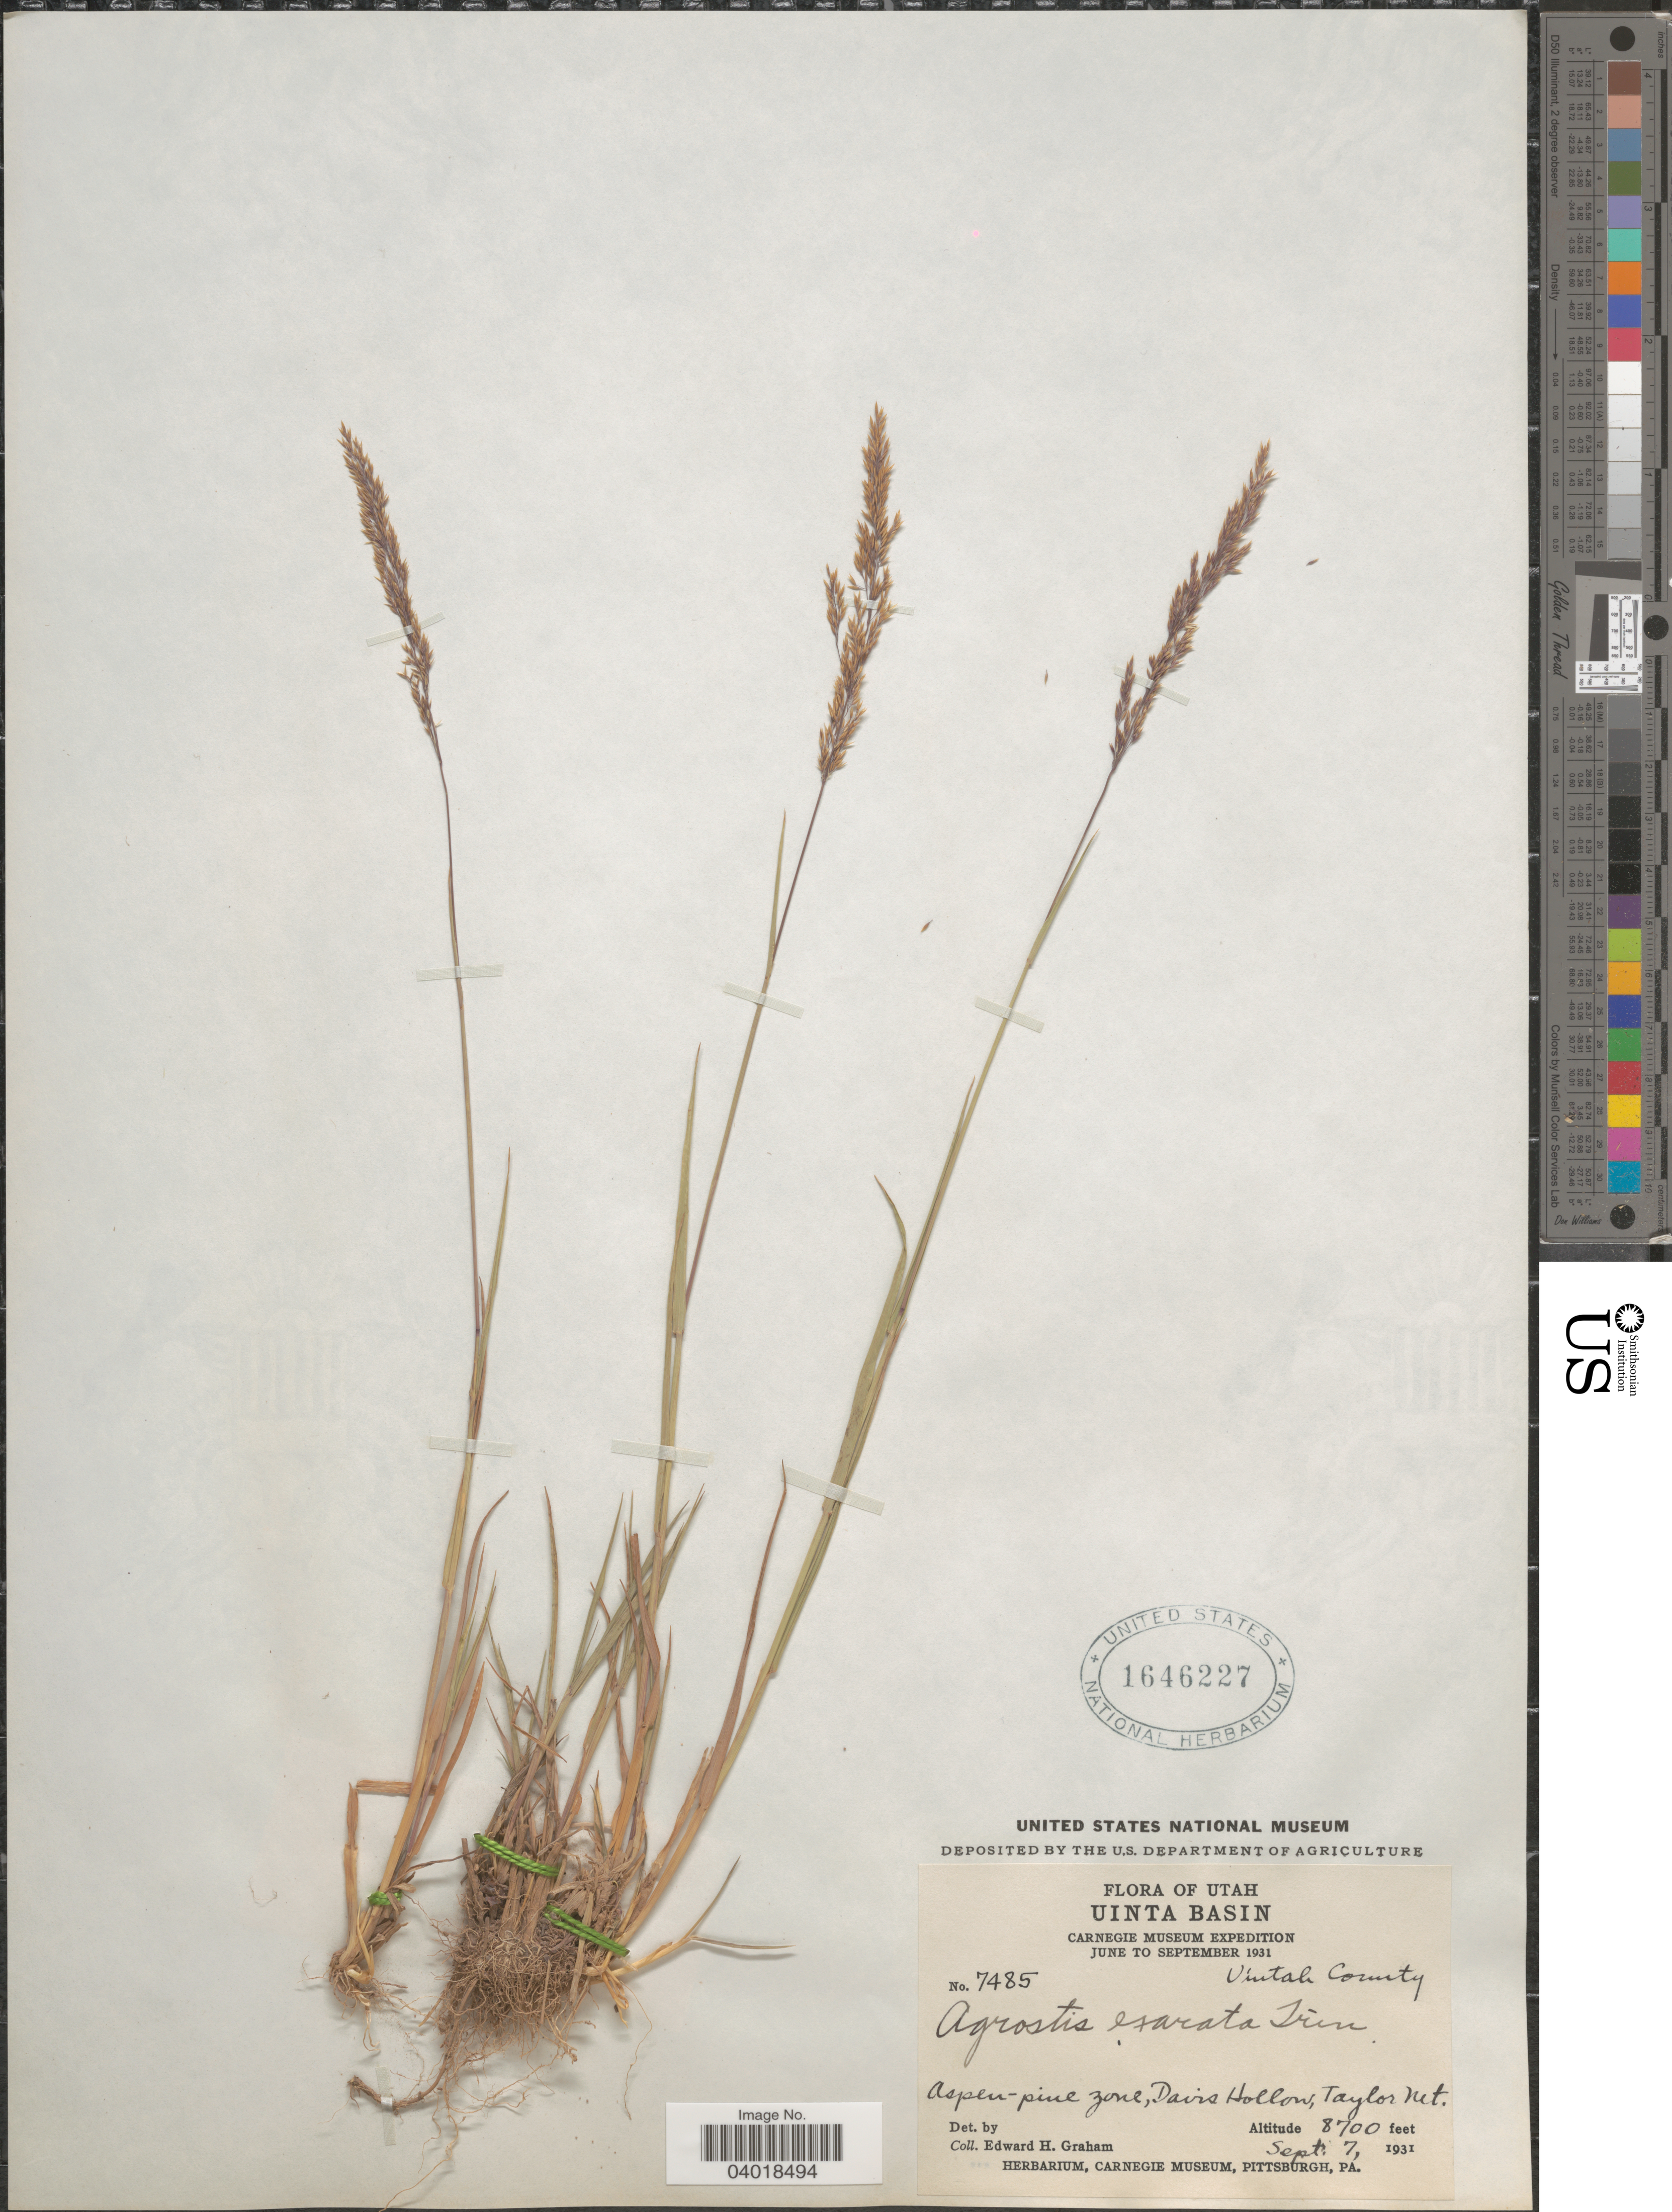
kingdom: Plantae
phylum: Tracheophyta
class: Liliopsida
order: Poales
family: Poaceae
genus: Agrostis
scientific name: Agrostis exarata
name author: Trin.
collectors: E. H. Graham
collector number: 7485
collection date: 1931-09-07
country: United States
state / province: Utah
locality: Uinta Basin. Uintah County. Davis Hollow, Taylor Mt.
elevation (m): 2652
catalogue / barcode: US 1646227